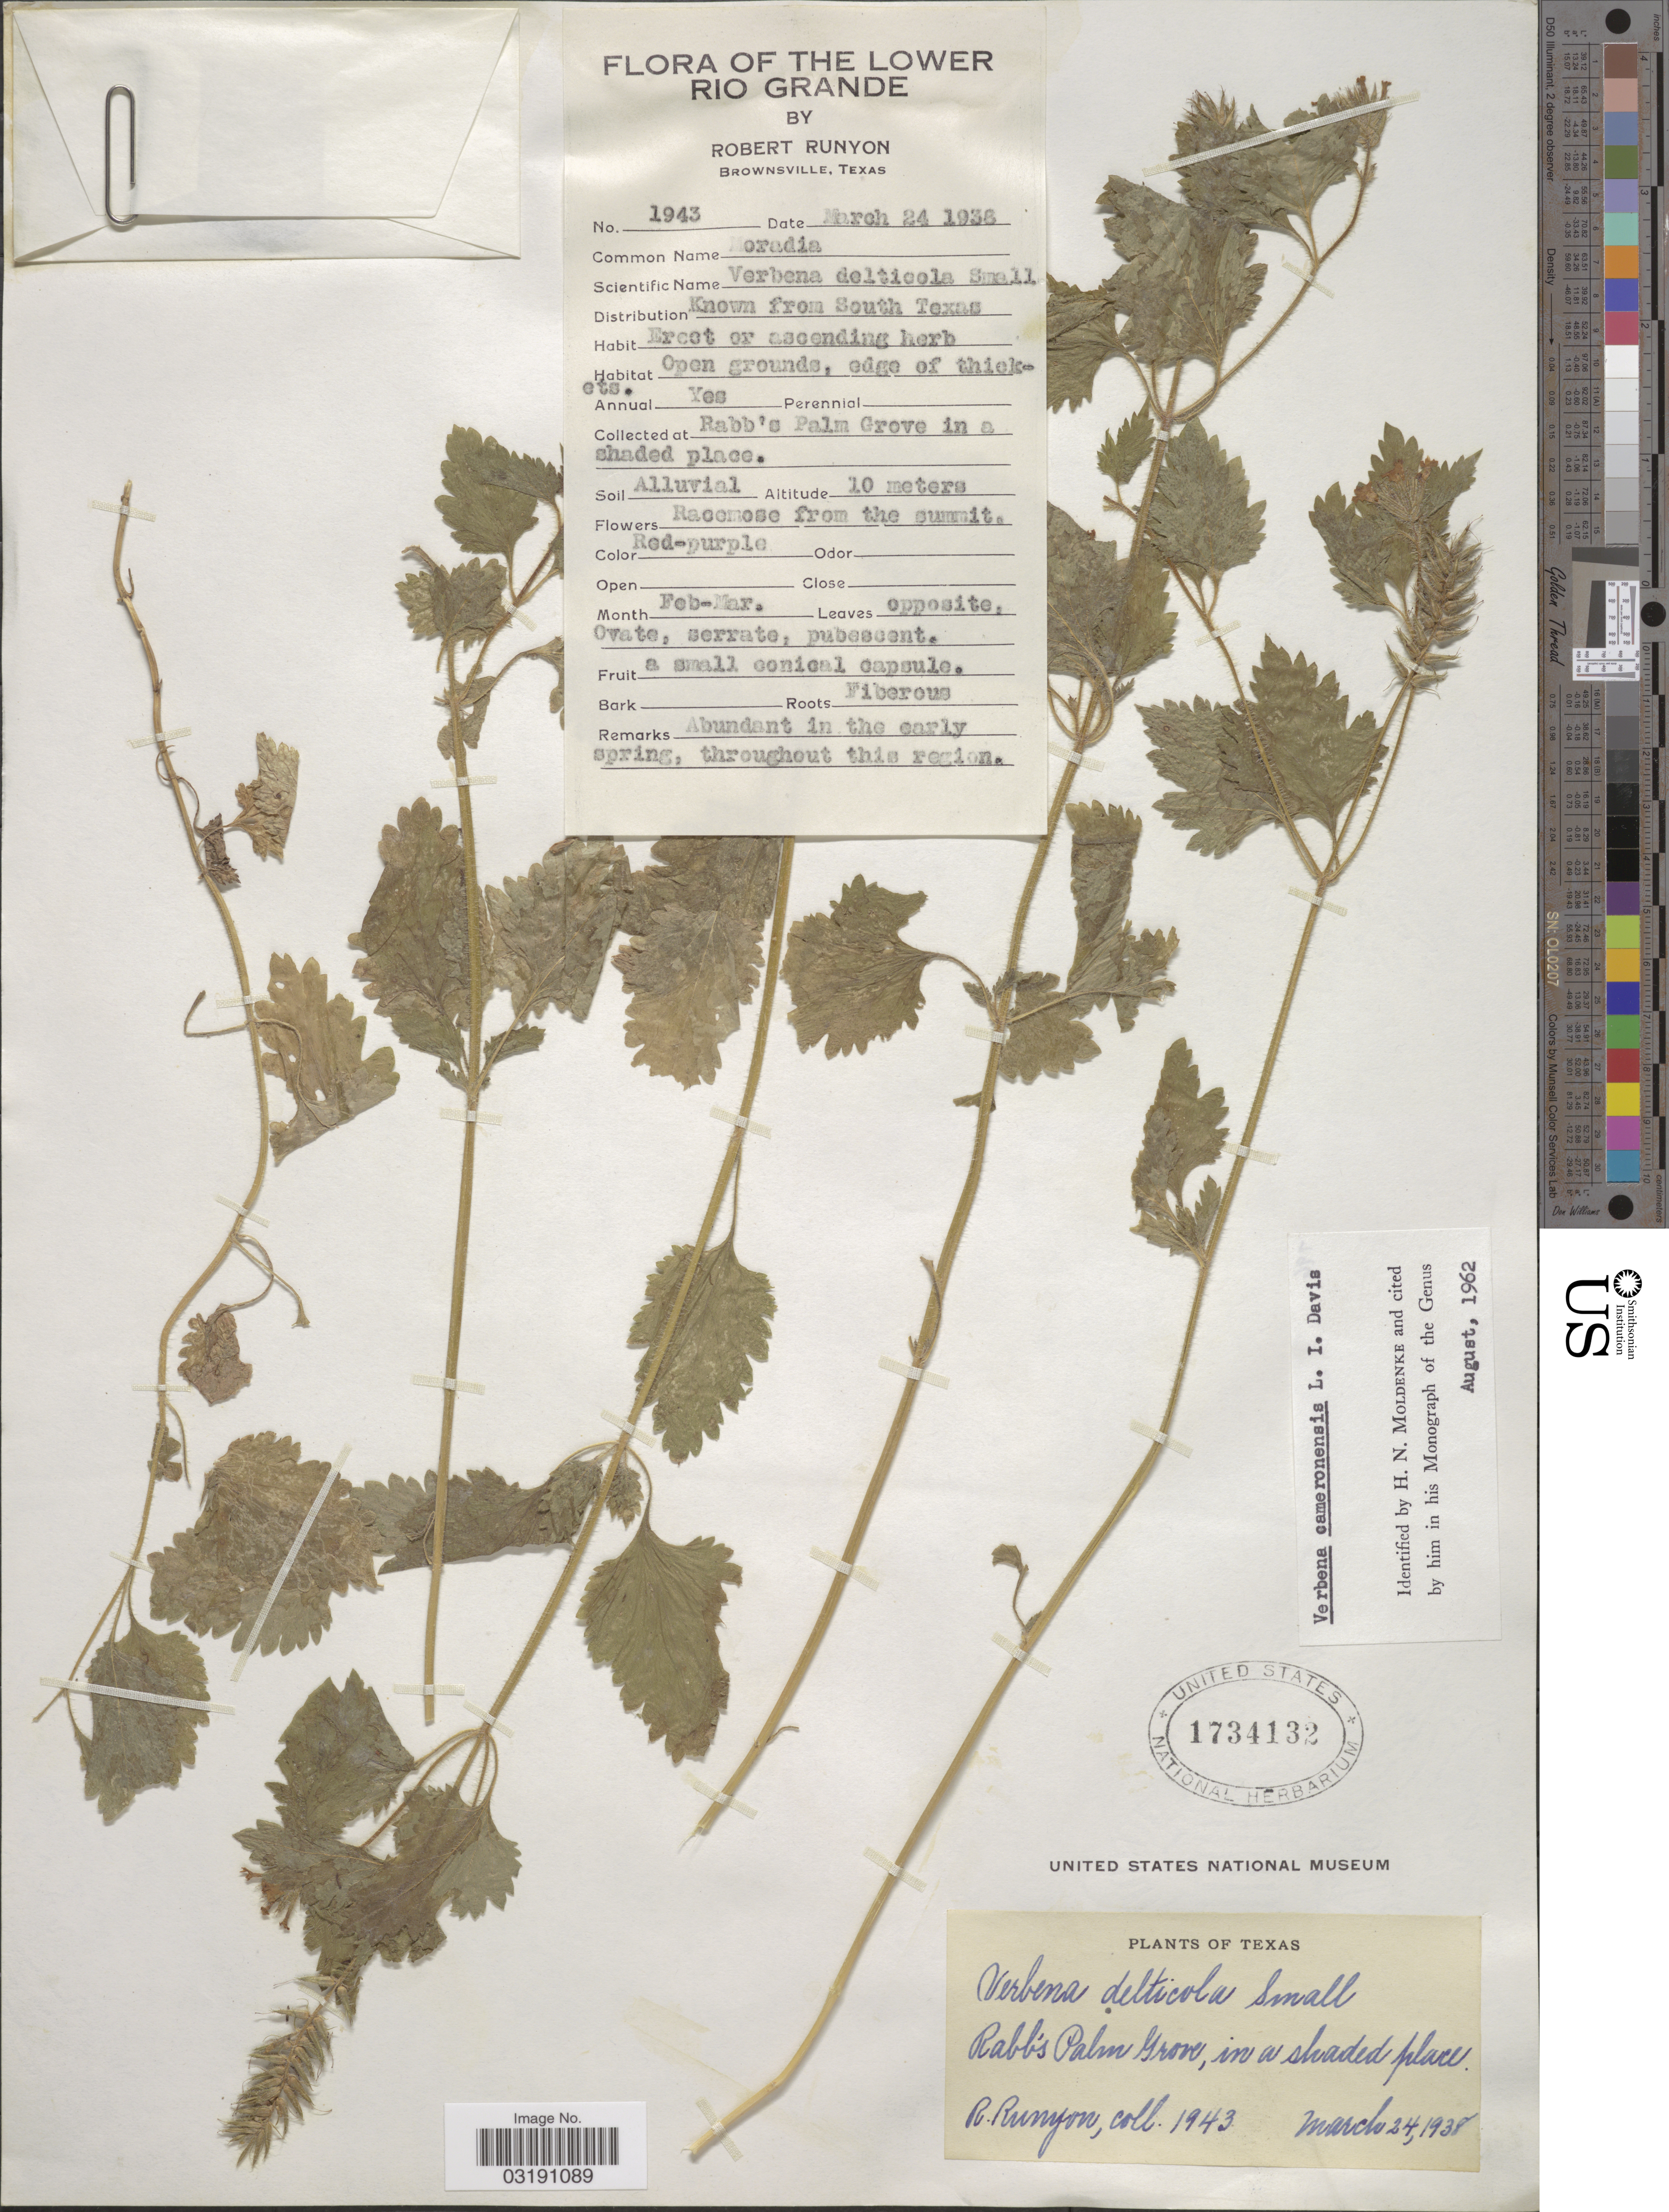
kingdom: Plantae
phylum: Tracheophyta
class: Magnoliopsida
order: Lamiales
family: Verbenaceae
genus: Verbena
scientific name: Verbena cameronensis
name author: L.I. Davis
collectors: R. Runyon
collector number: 1943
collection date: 1938-03-24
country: United States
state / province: Texas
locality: Rabb's Palm Grove, in a shaded place.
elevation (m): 10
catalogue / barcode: US 1734132